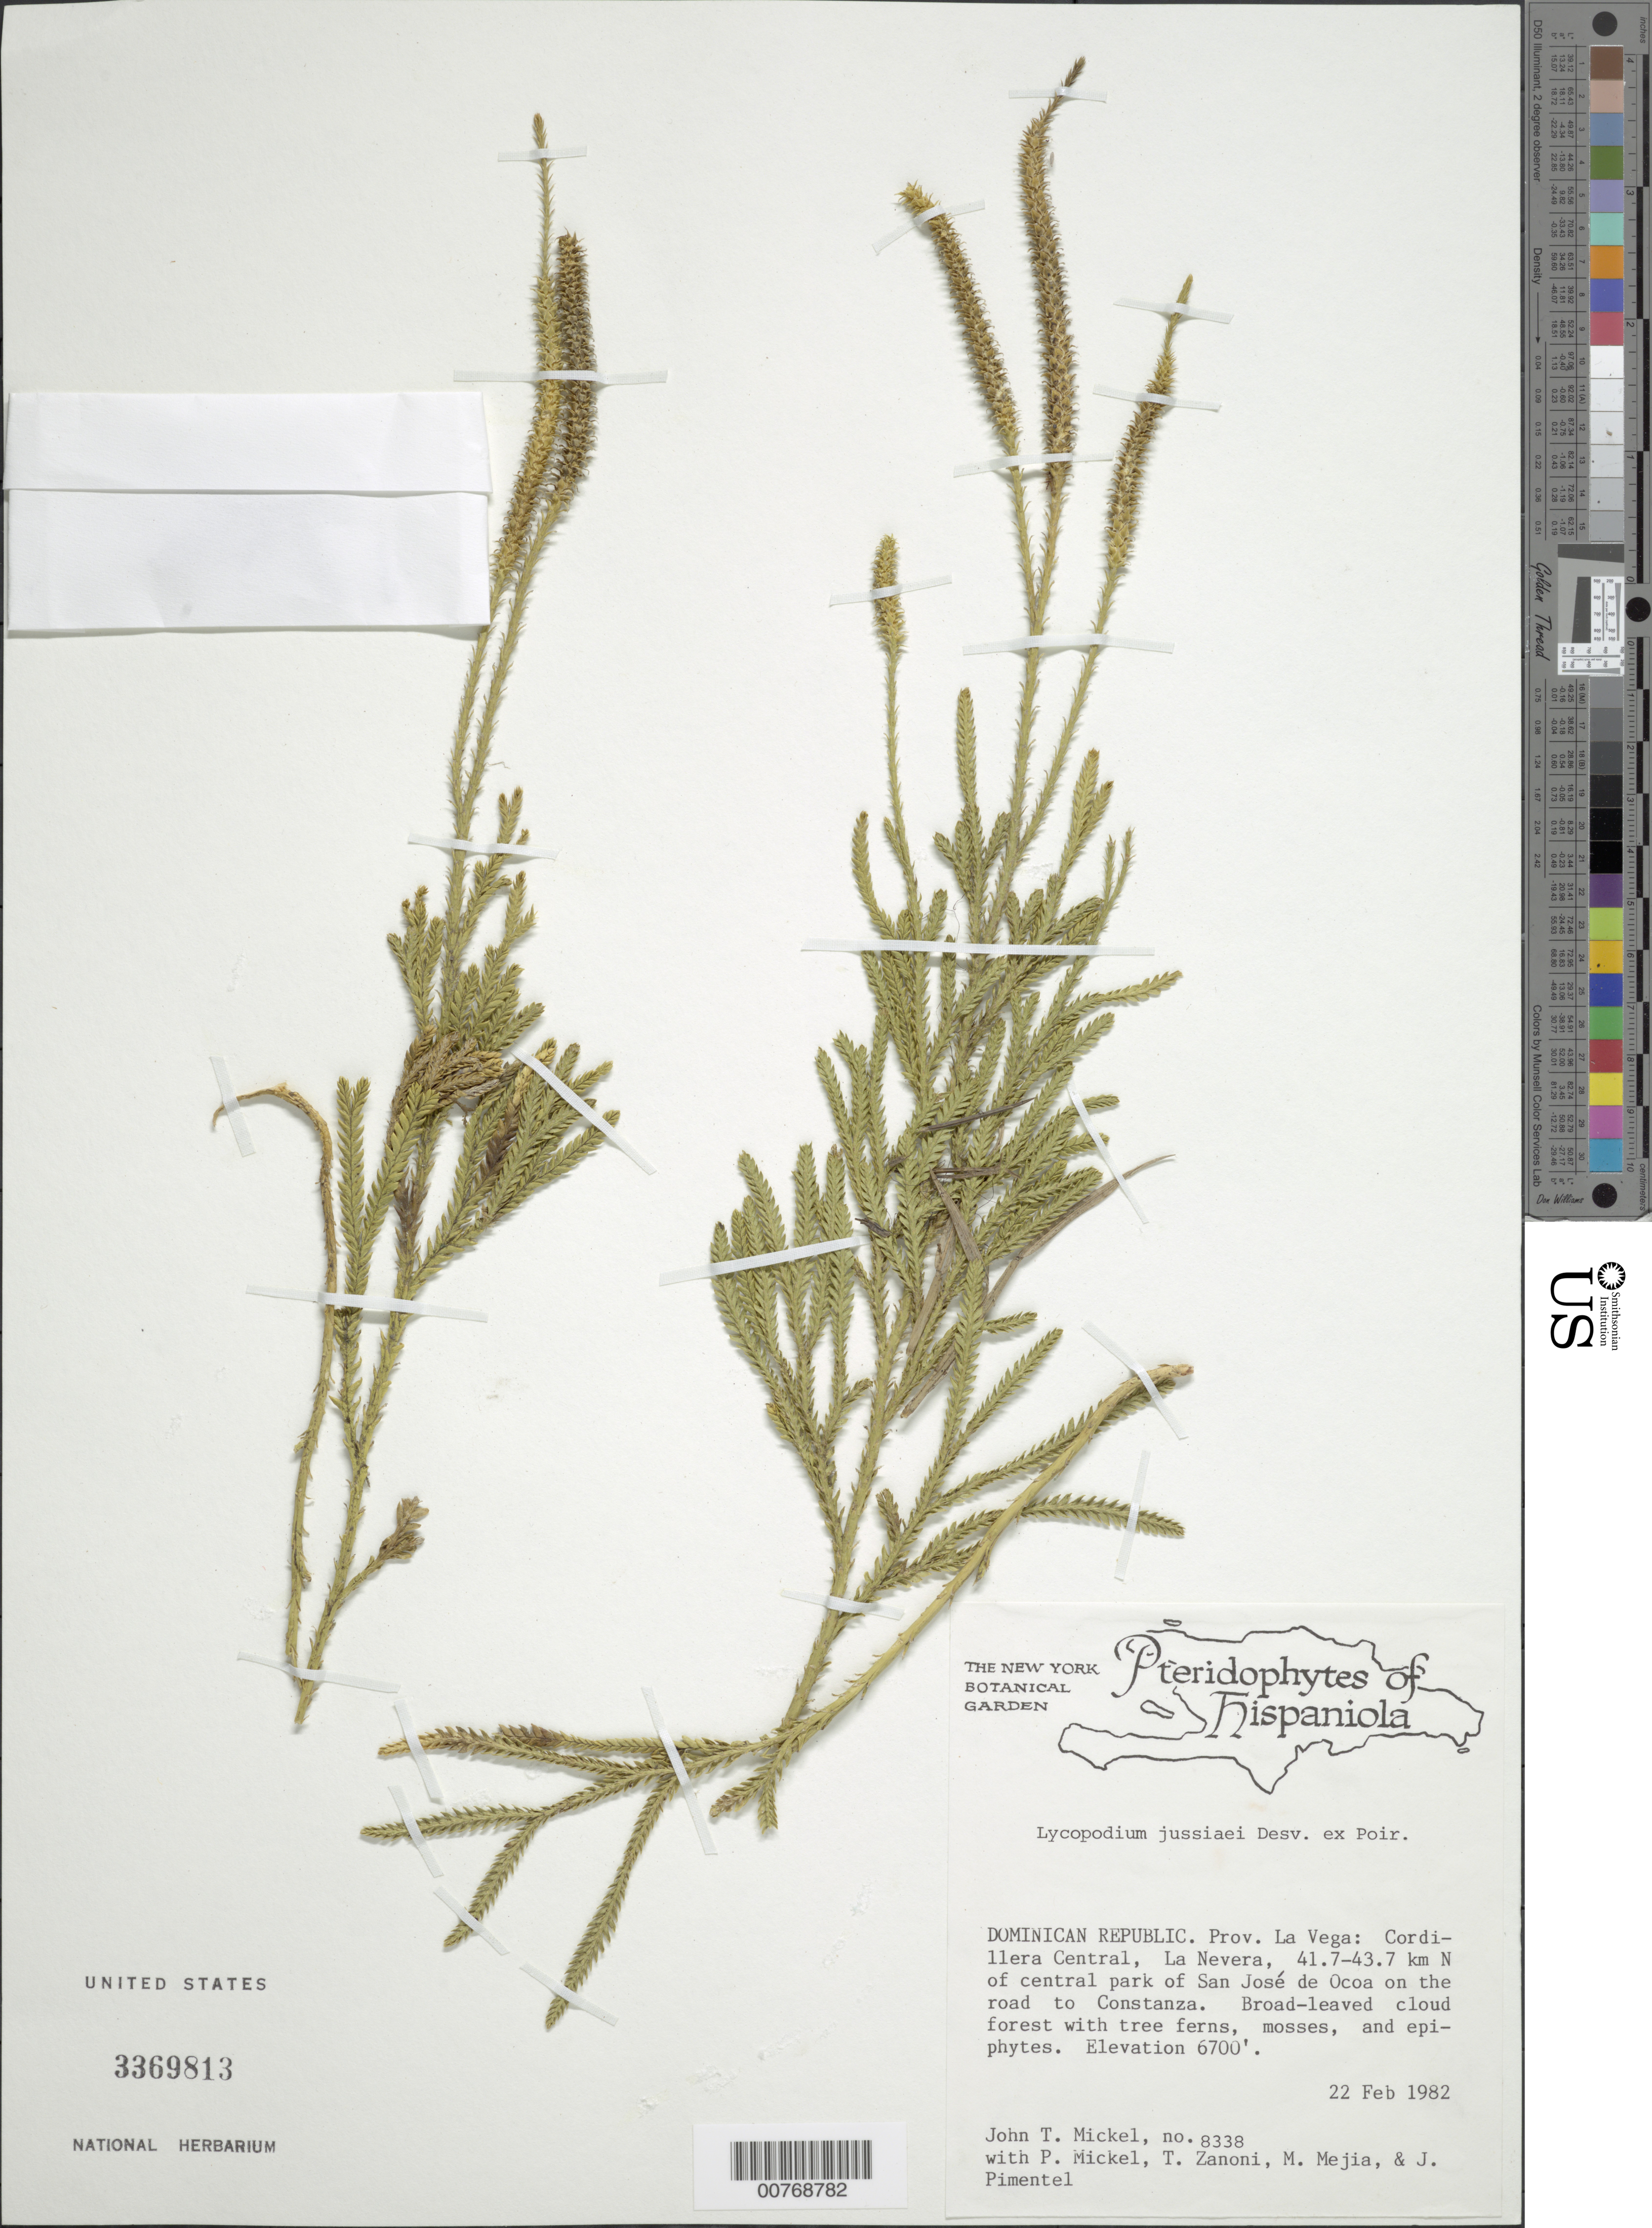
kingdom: Plantae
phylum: Tracheophyta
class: Lycopodiopsida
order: Lycopodiales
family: Lycopodiaceae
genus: Diphasium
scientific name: Diphasium jussiaei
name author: (Desv.) C. Presl ex Rothm.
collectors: J. T. Mickel, P. Mickel, T. A. Zanoni, M. Mejia & J. Pimentel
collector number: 8338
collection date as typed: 22 Feb 1982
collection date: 1982-02-22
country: Dominican Republic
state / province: La Vega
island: Hispaniola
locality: Provincia La Vega, Cordillera Central, La Nevera, 41.7-43.7 km N of central park of San José de Ocoa on the road to Constanza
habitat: Broad-leaved cloud forest with tree ferns, mosses, and epiphytes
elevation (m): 2042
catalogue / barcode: US 3369813